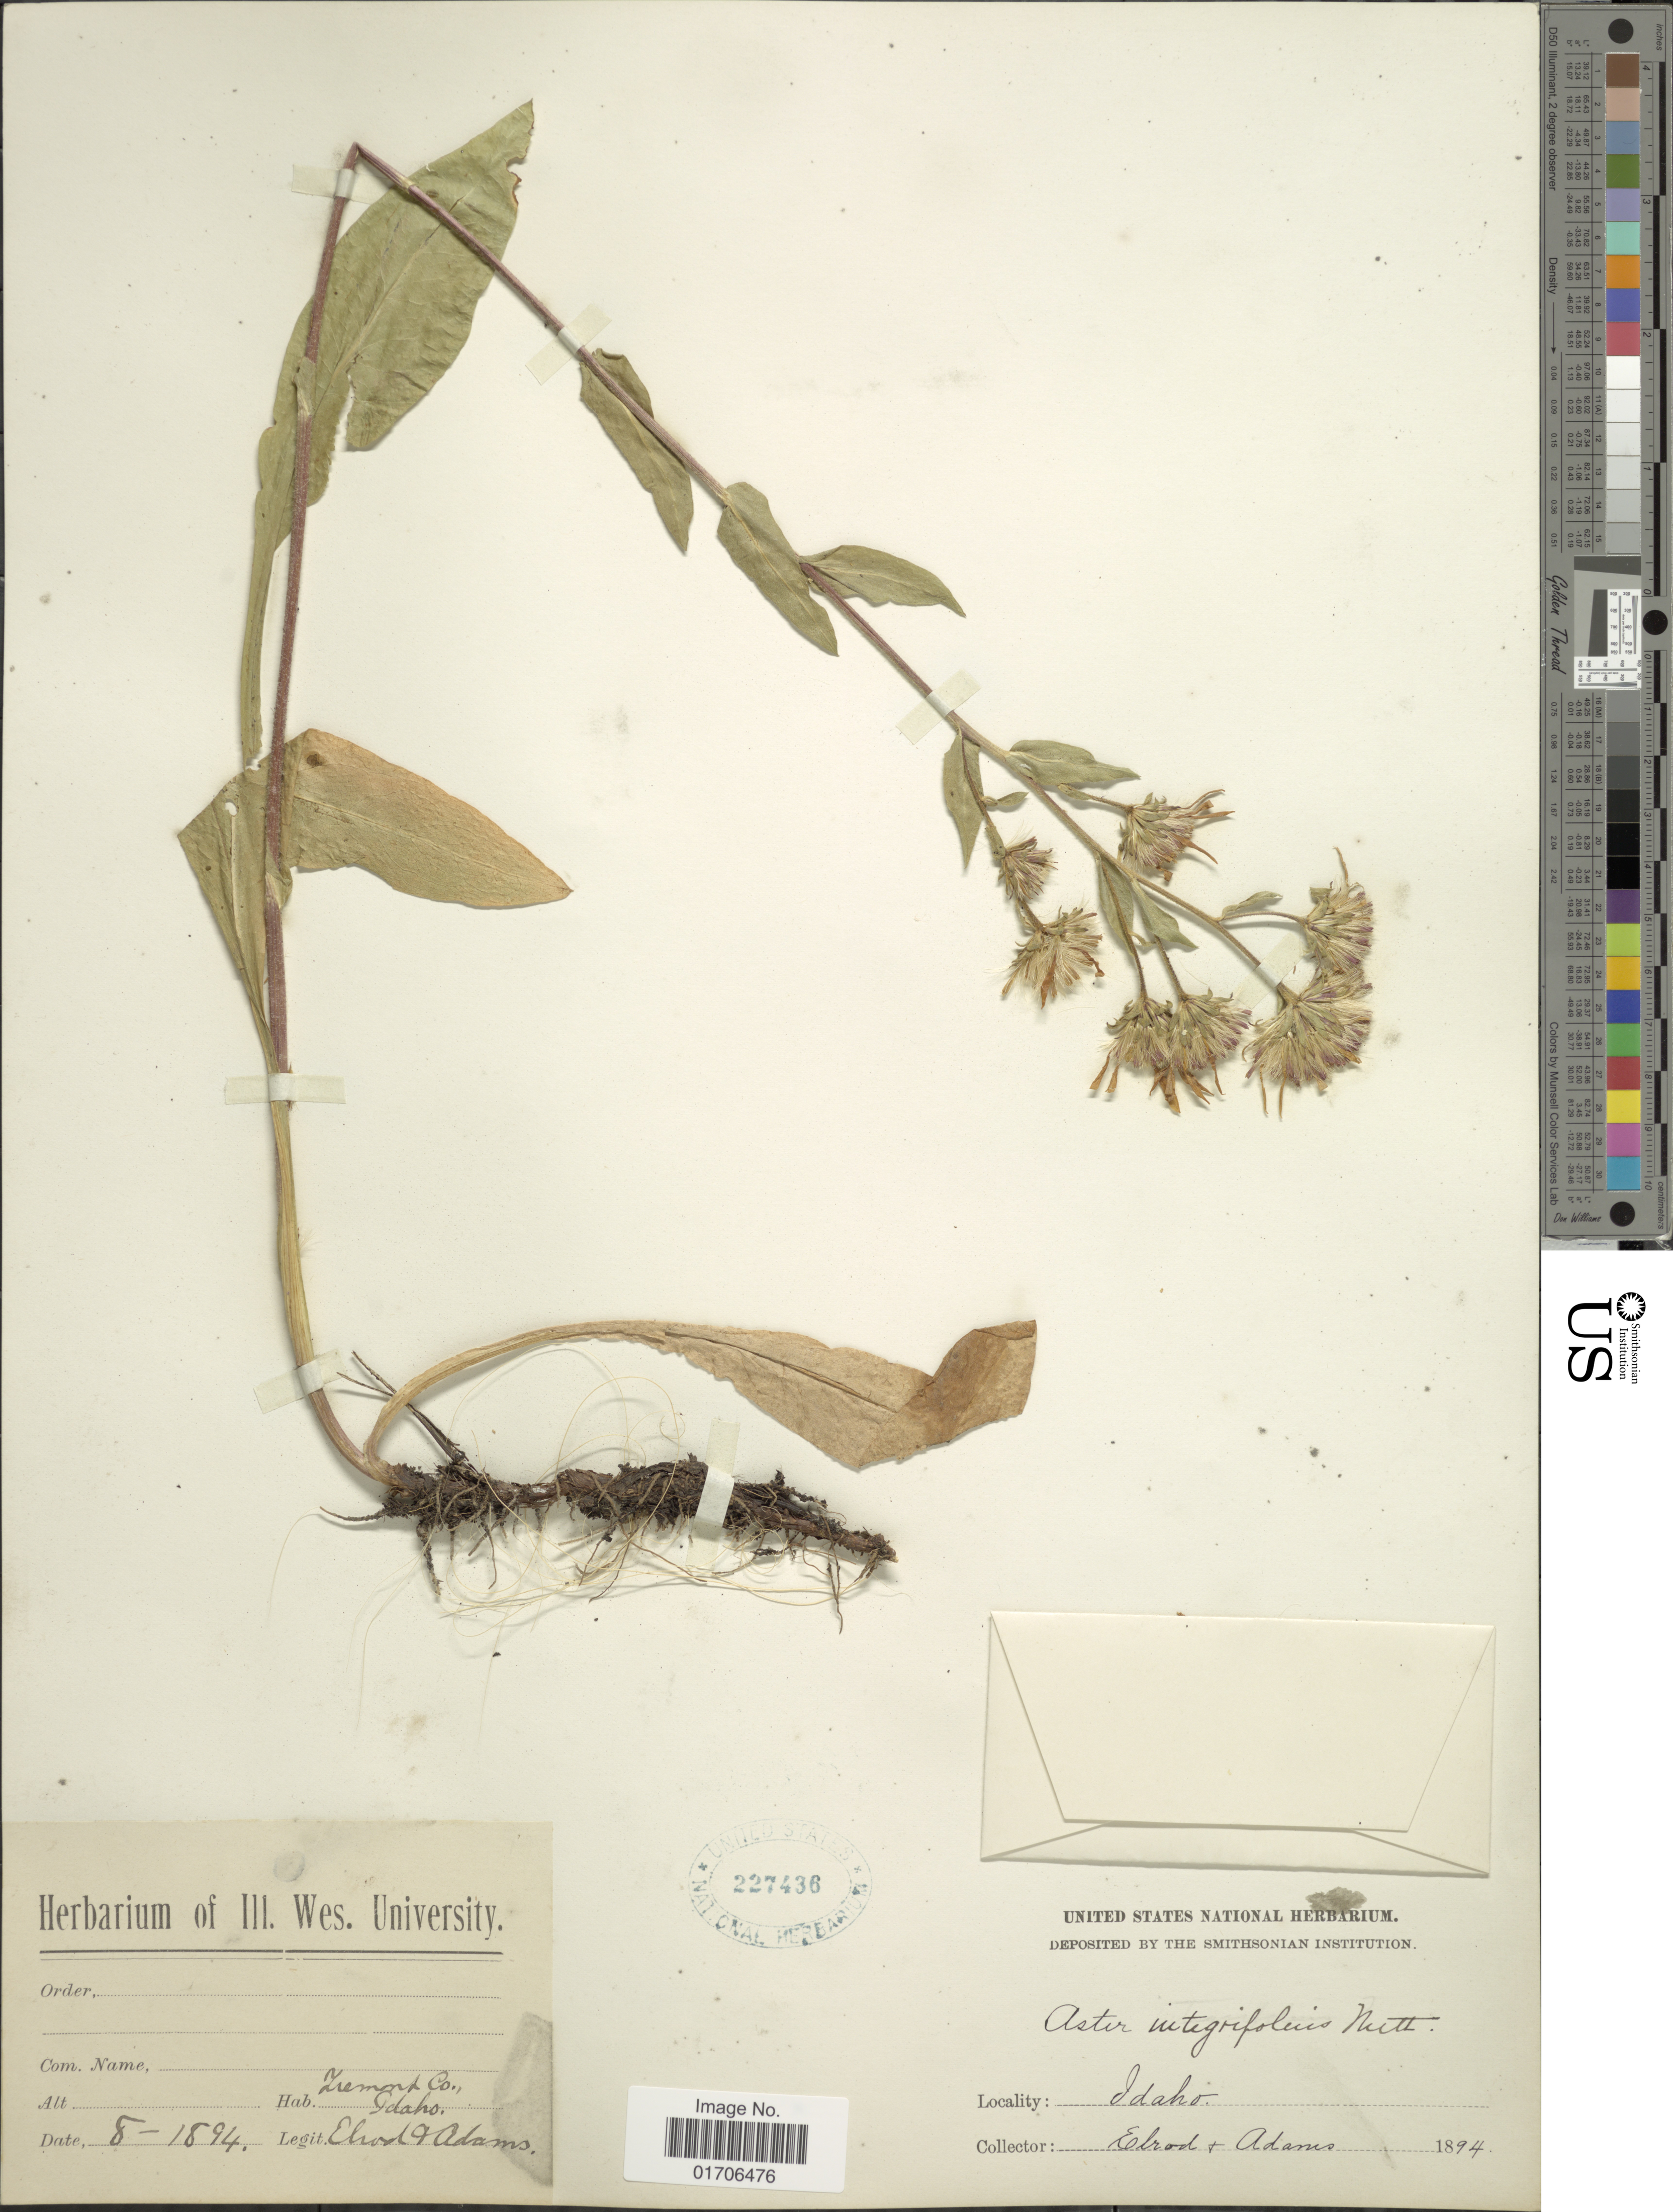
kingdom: Plantae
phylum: Tracheophyta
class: Magnoliopsida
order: Asterales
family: Asteraceae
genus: Eurybia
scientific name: Eurybia integrifolia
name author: (Nutt.) G.L. Nesom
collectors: Elrod & Adams, --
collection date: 1894-08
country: United States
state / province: Idaho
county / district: Fremont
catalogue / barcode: US 227436